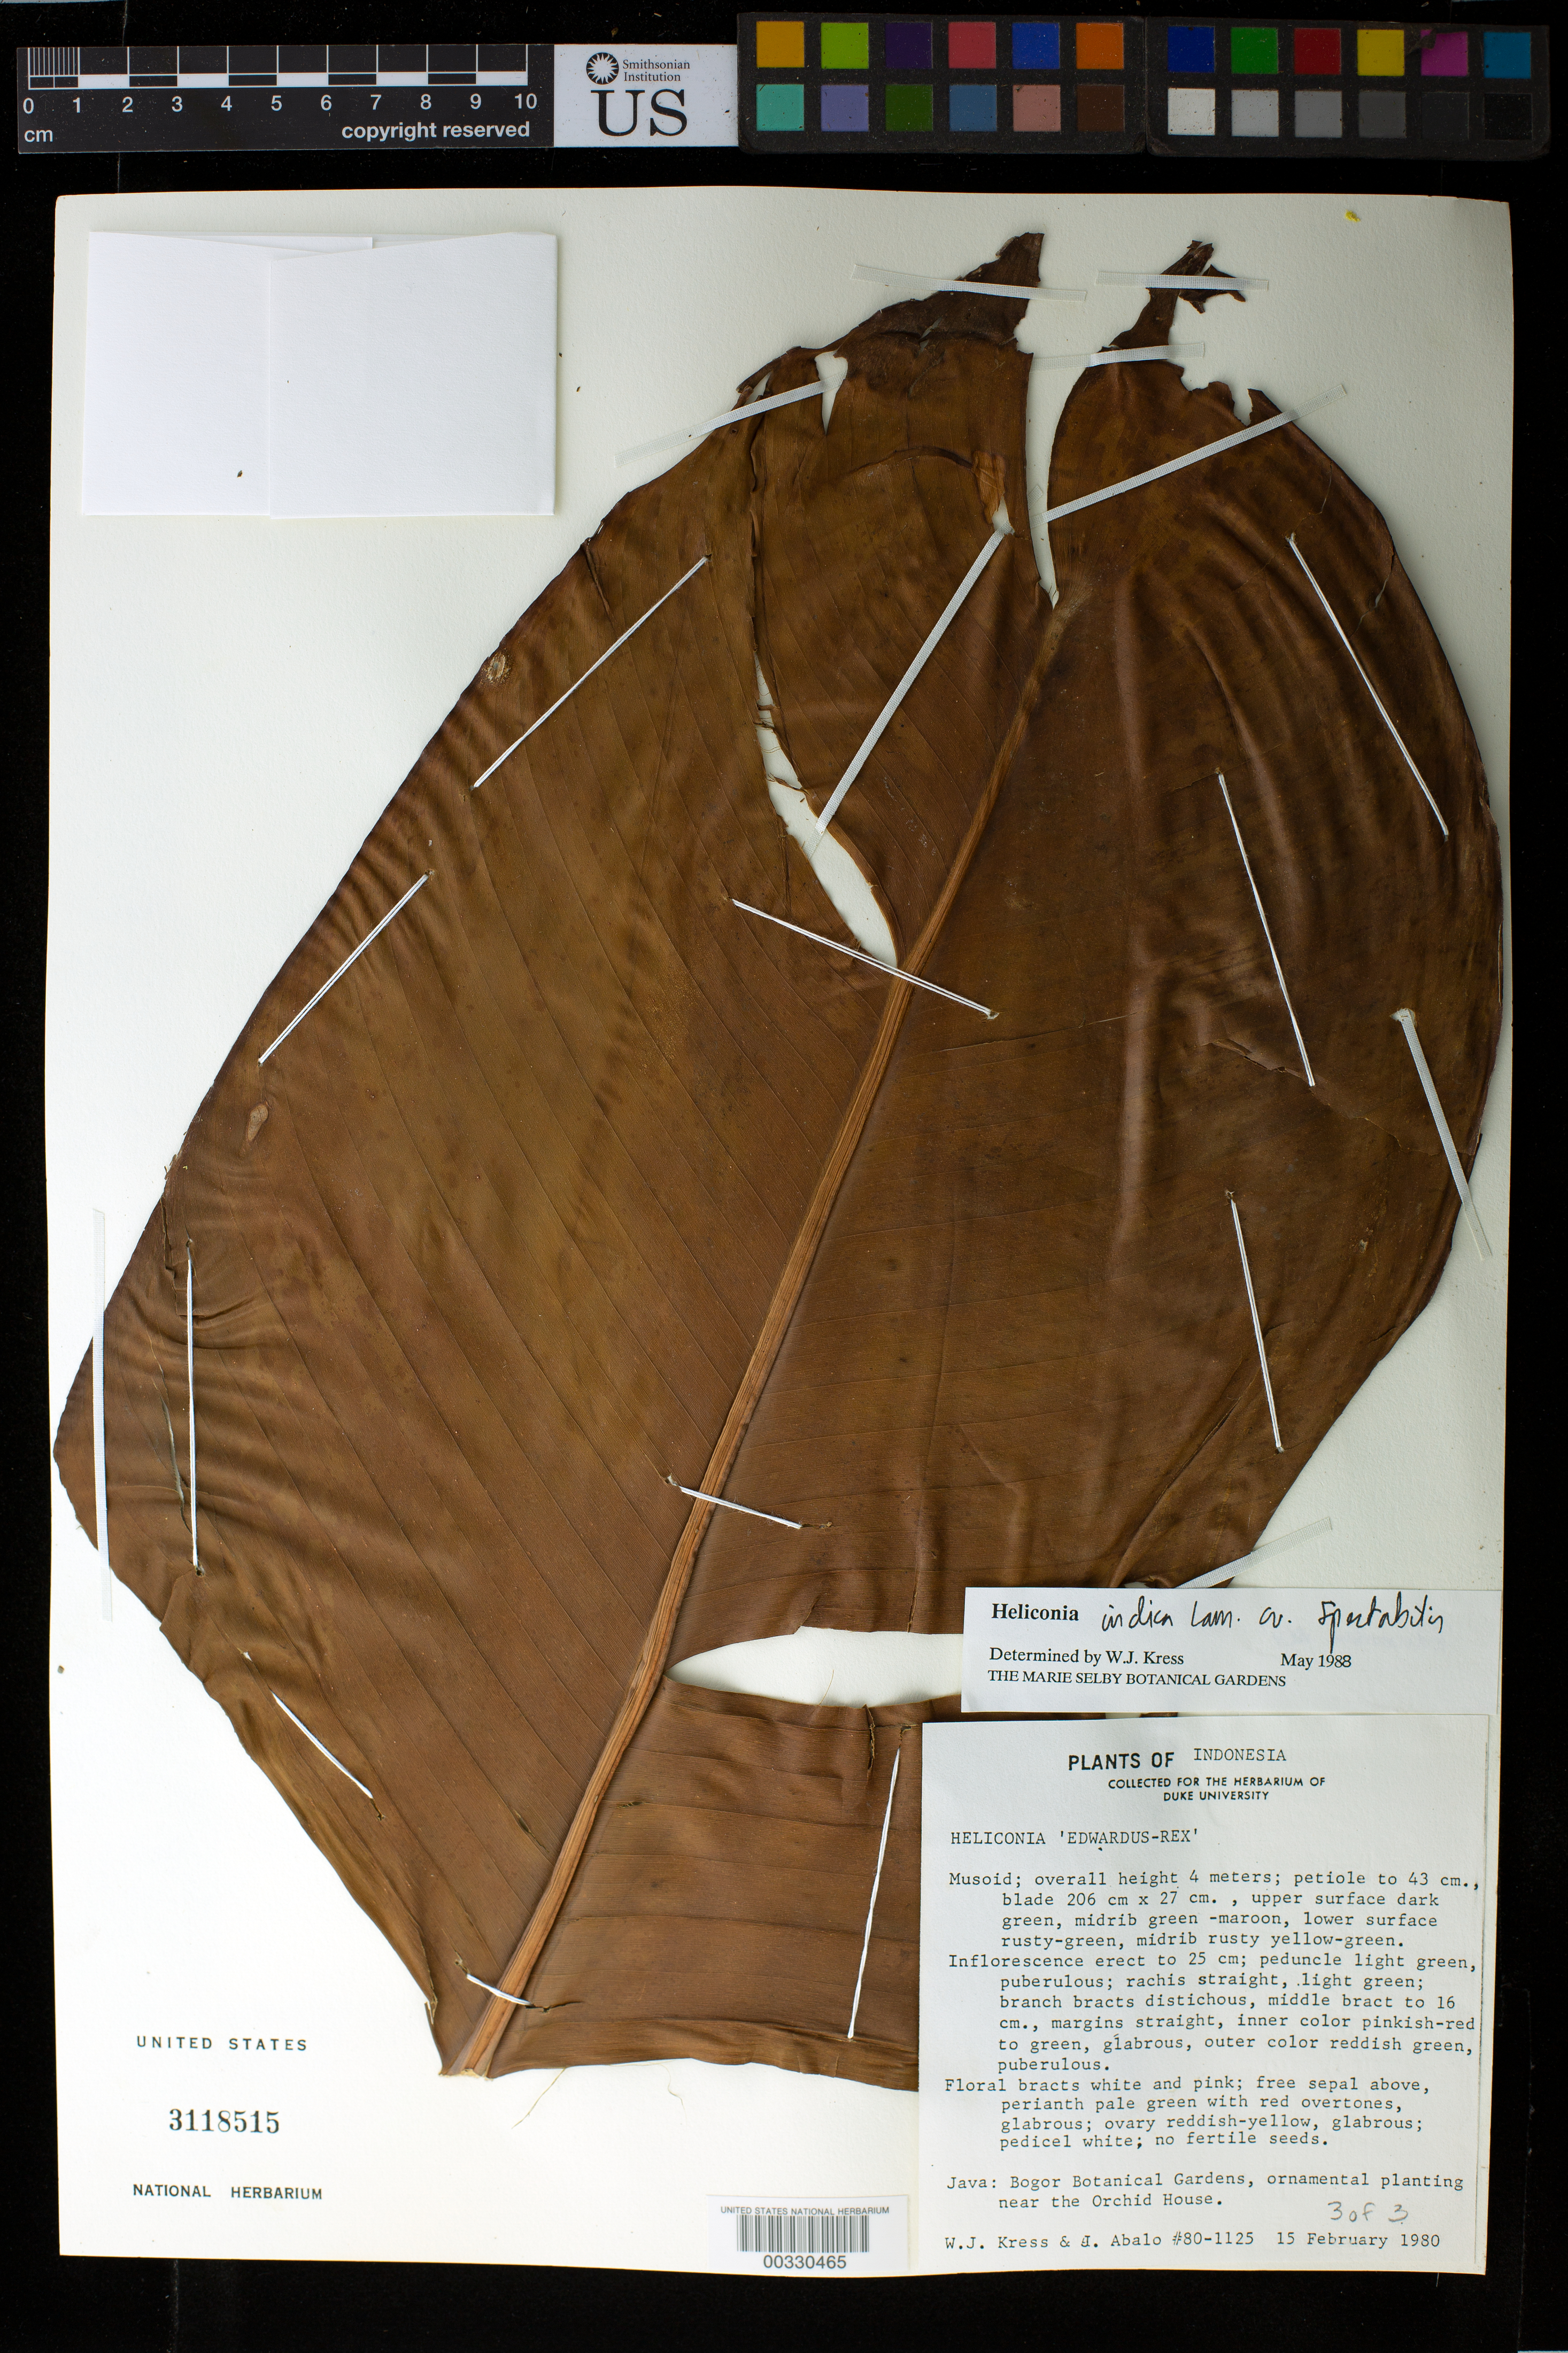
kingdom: Plantae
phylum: Tracheophyta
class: Liliopsida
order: Zingiberales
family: Heliconiaceae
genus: Heliconia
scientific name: Heliconia indica 'Spectabilis'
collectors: W. J. Kress & J. E. Abalo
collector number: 80-1125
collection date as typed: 15 Feb 1980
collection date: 1980-02-15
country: Indonesia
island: Java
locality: Bogor botanical gardens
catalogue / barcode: US 3118515